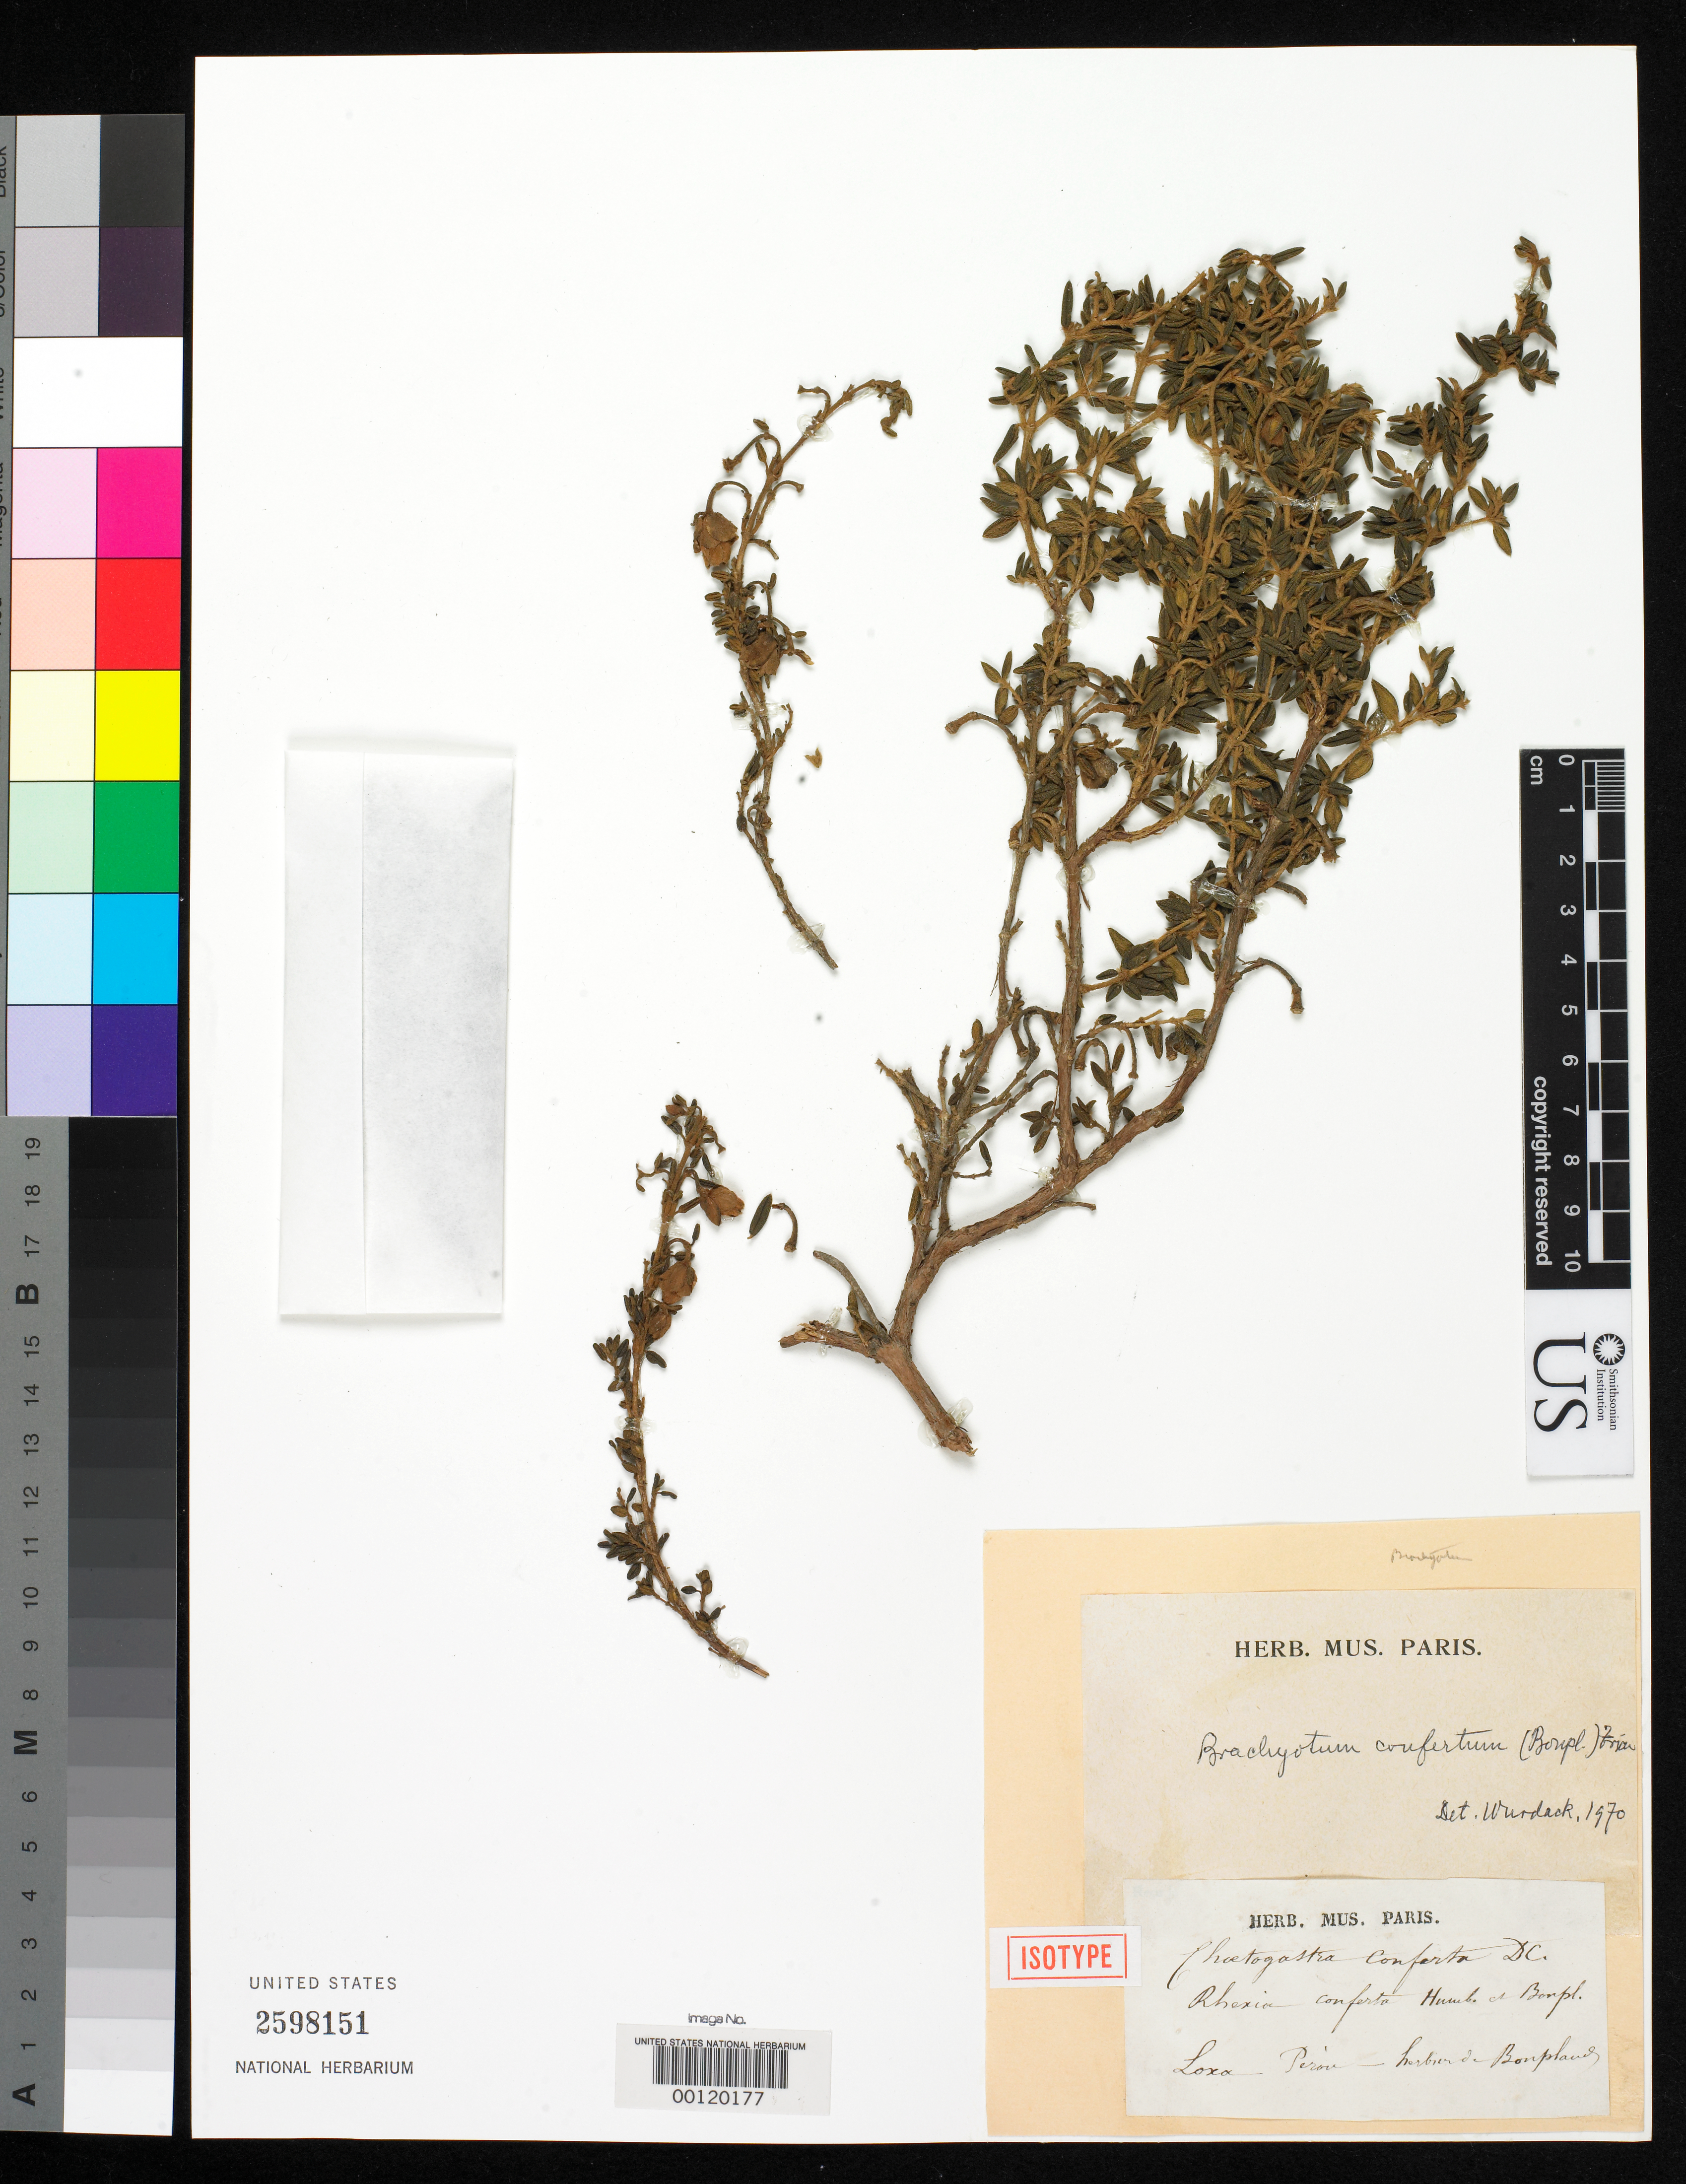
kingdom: Plantae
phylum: Tracheophyta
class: Magnoliopsida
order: Myrtales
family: Melastomataceae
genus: Rhexia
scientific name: Rhexia conferta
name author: Bonpl. & Rich.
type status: Isotype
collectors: A. J. A. Bonpland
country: Ecuador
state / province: Loja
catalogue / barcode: US 2598151